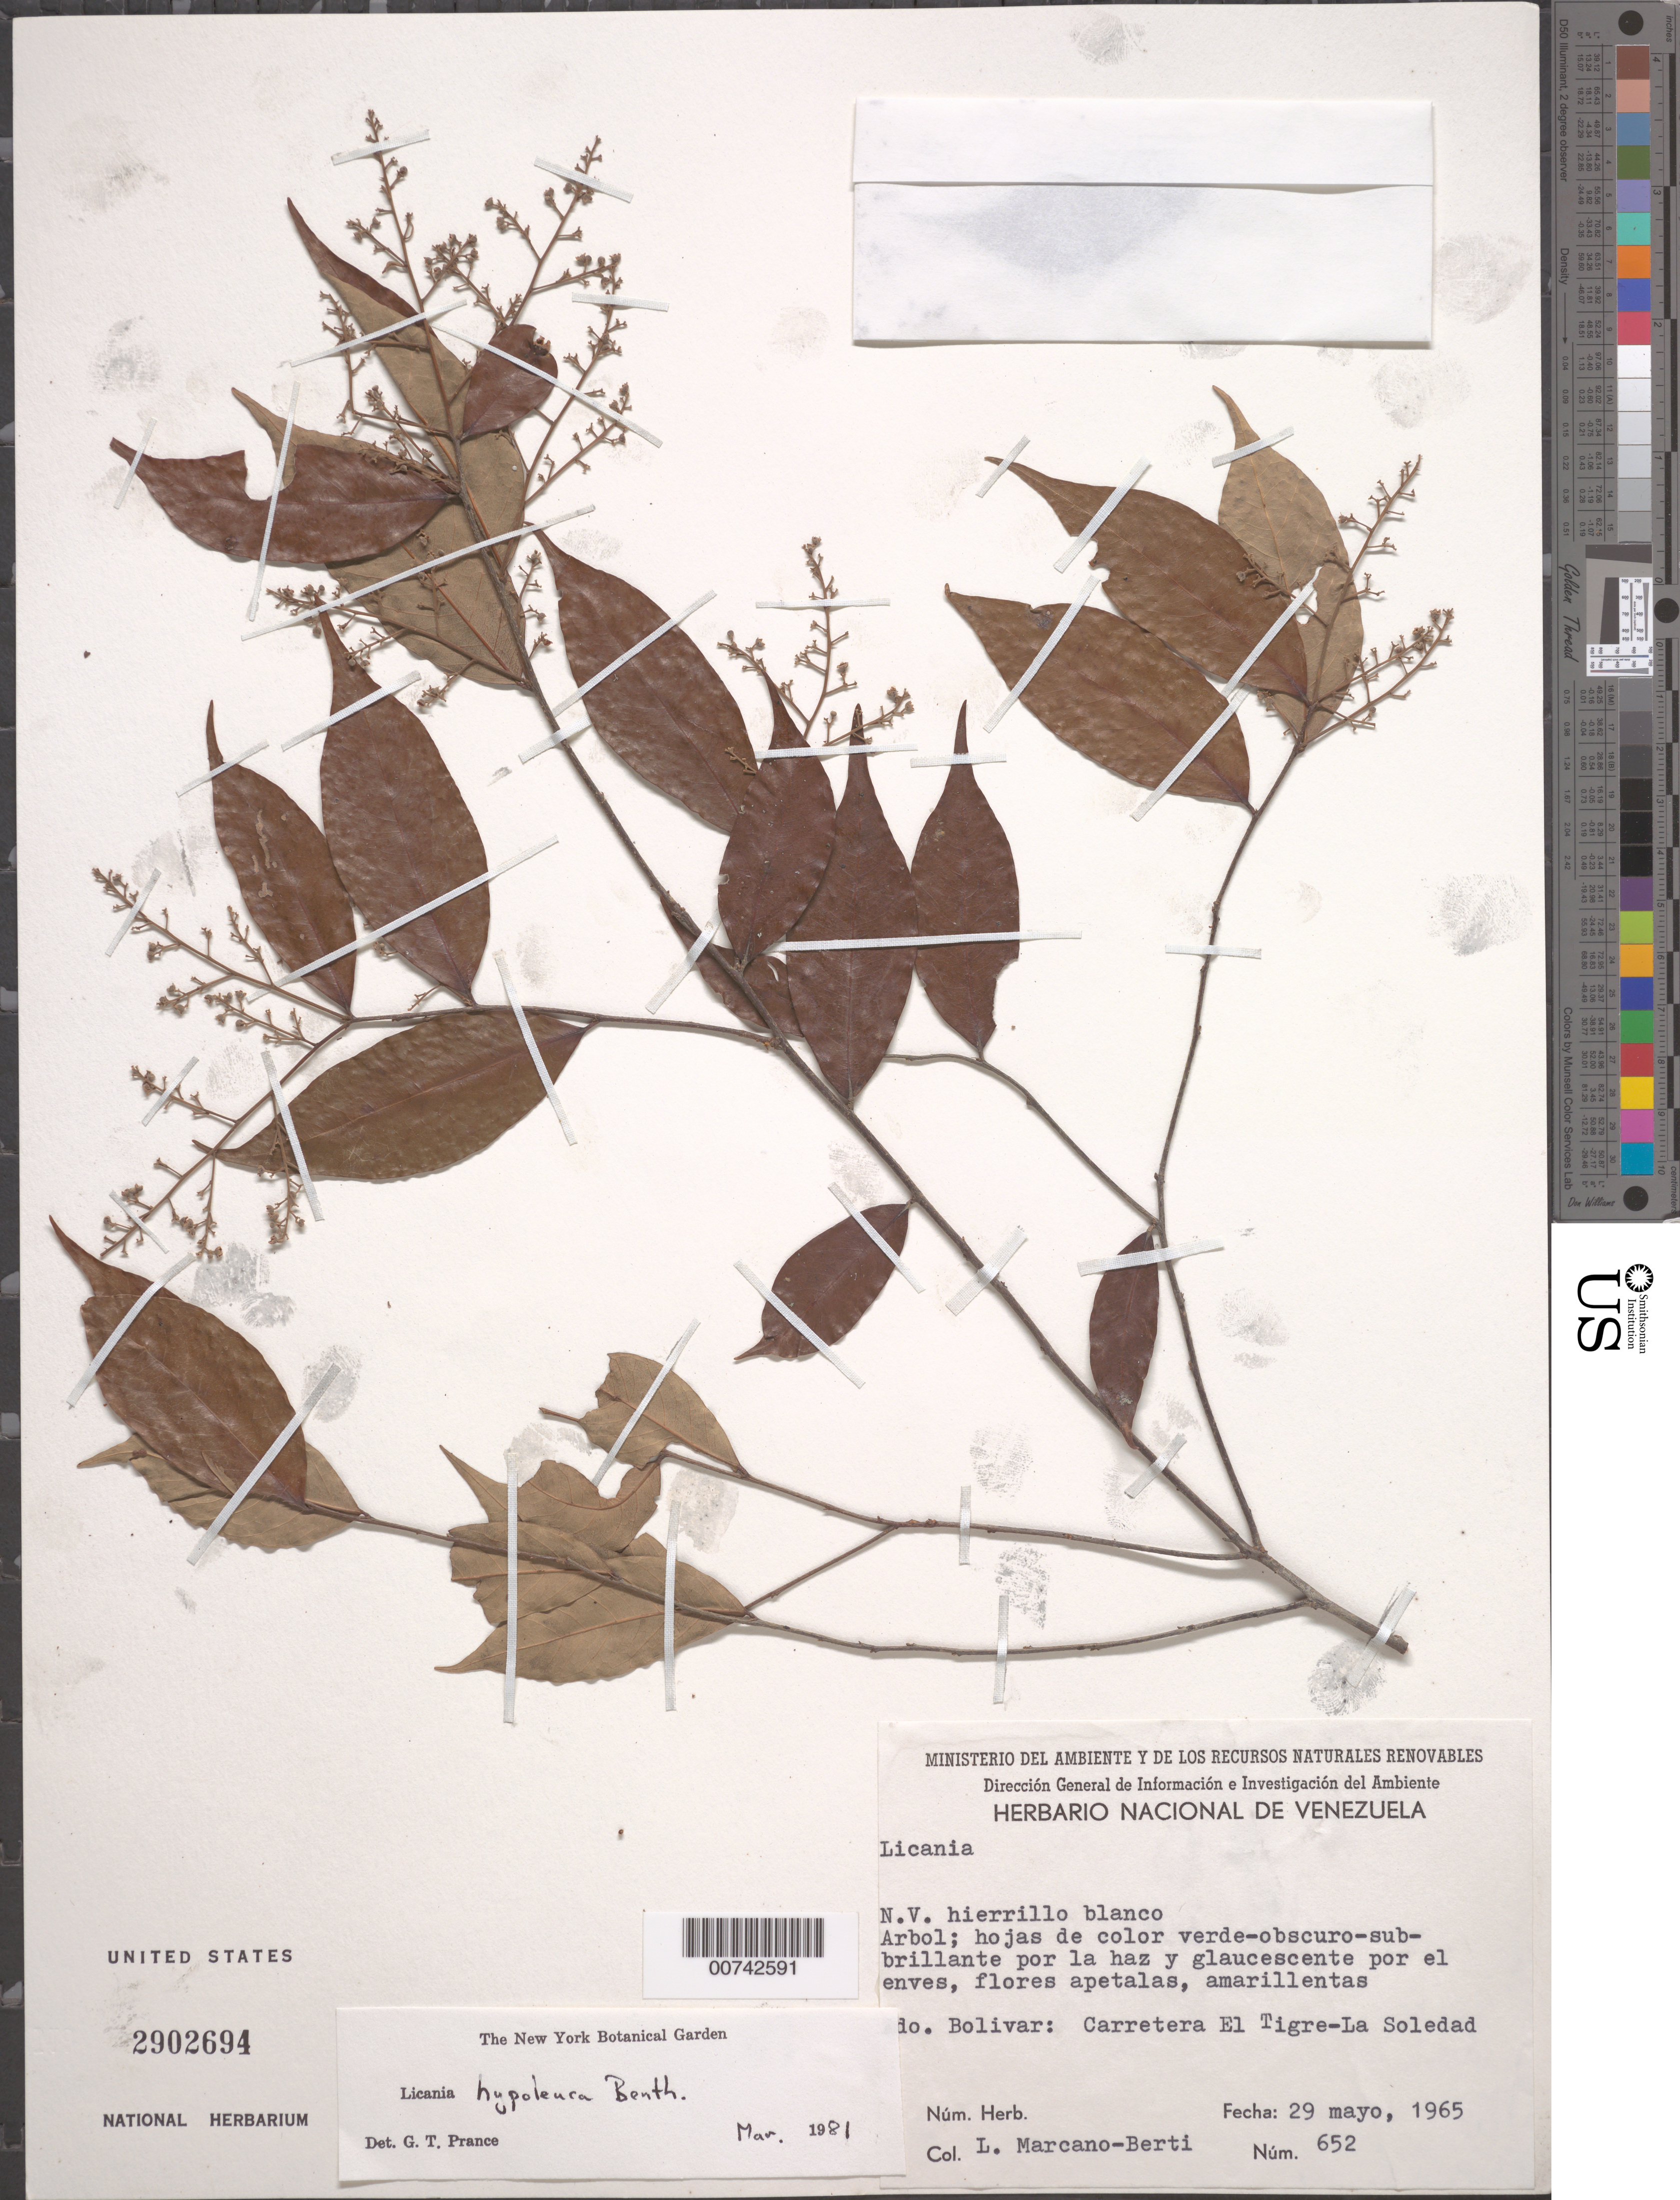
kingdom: Plantae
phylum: Tracheophyta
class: Magnoliopsida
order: Malpighiales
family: Chrysobalanaceae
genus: Licania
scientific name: Licania hypoleuca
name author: Benth.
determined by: Prance, G. T.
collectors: L. Marcano-Berti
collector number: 652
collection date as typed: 29-May-65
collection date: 1965-05-29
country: Venezuela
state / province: Bolívar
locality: Carretera El Tigre-La Soledad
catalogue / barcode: US 2902694